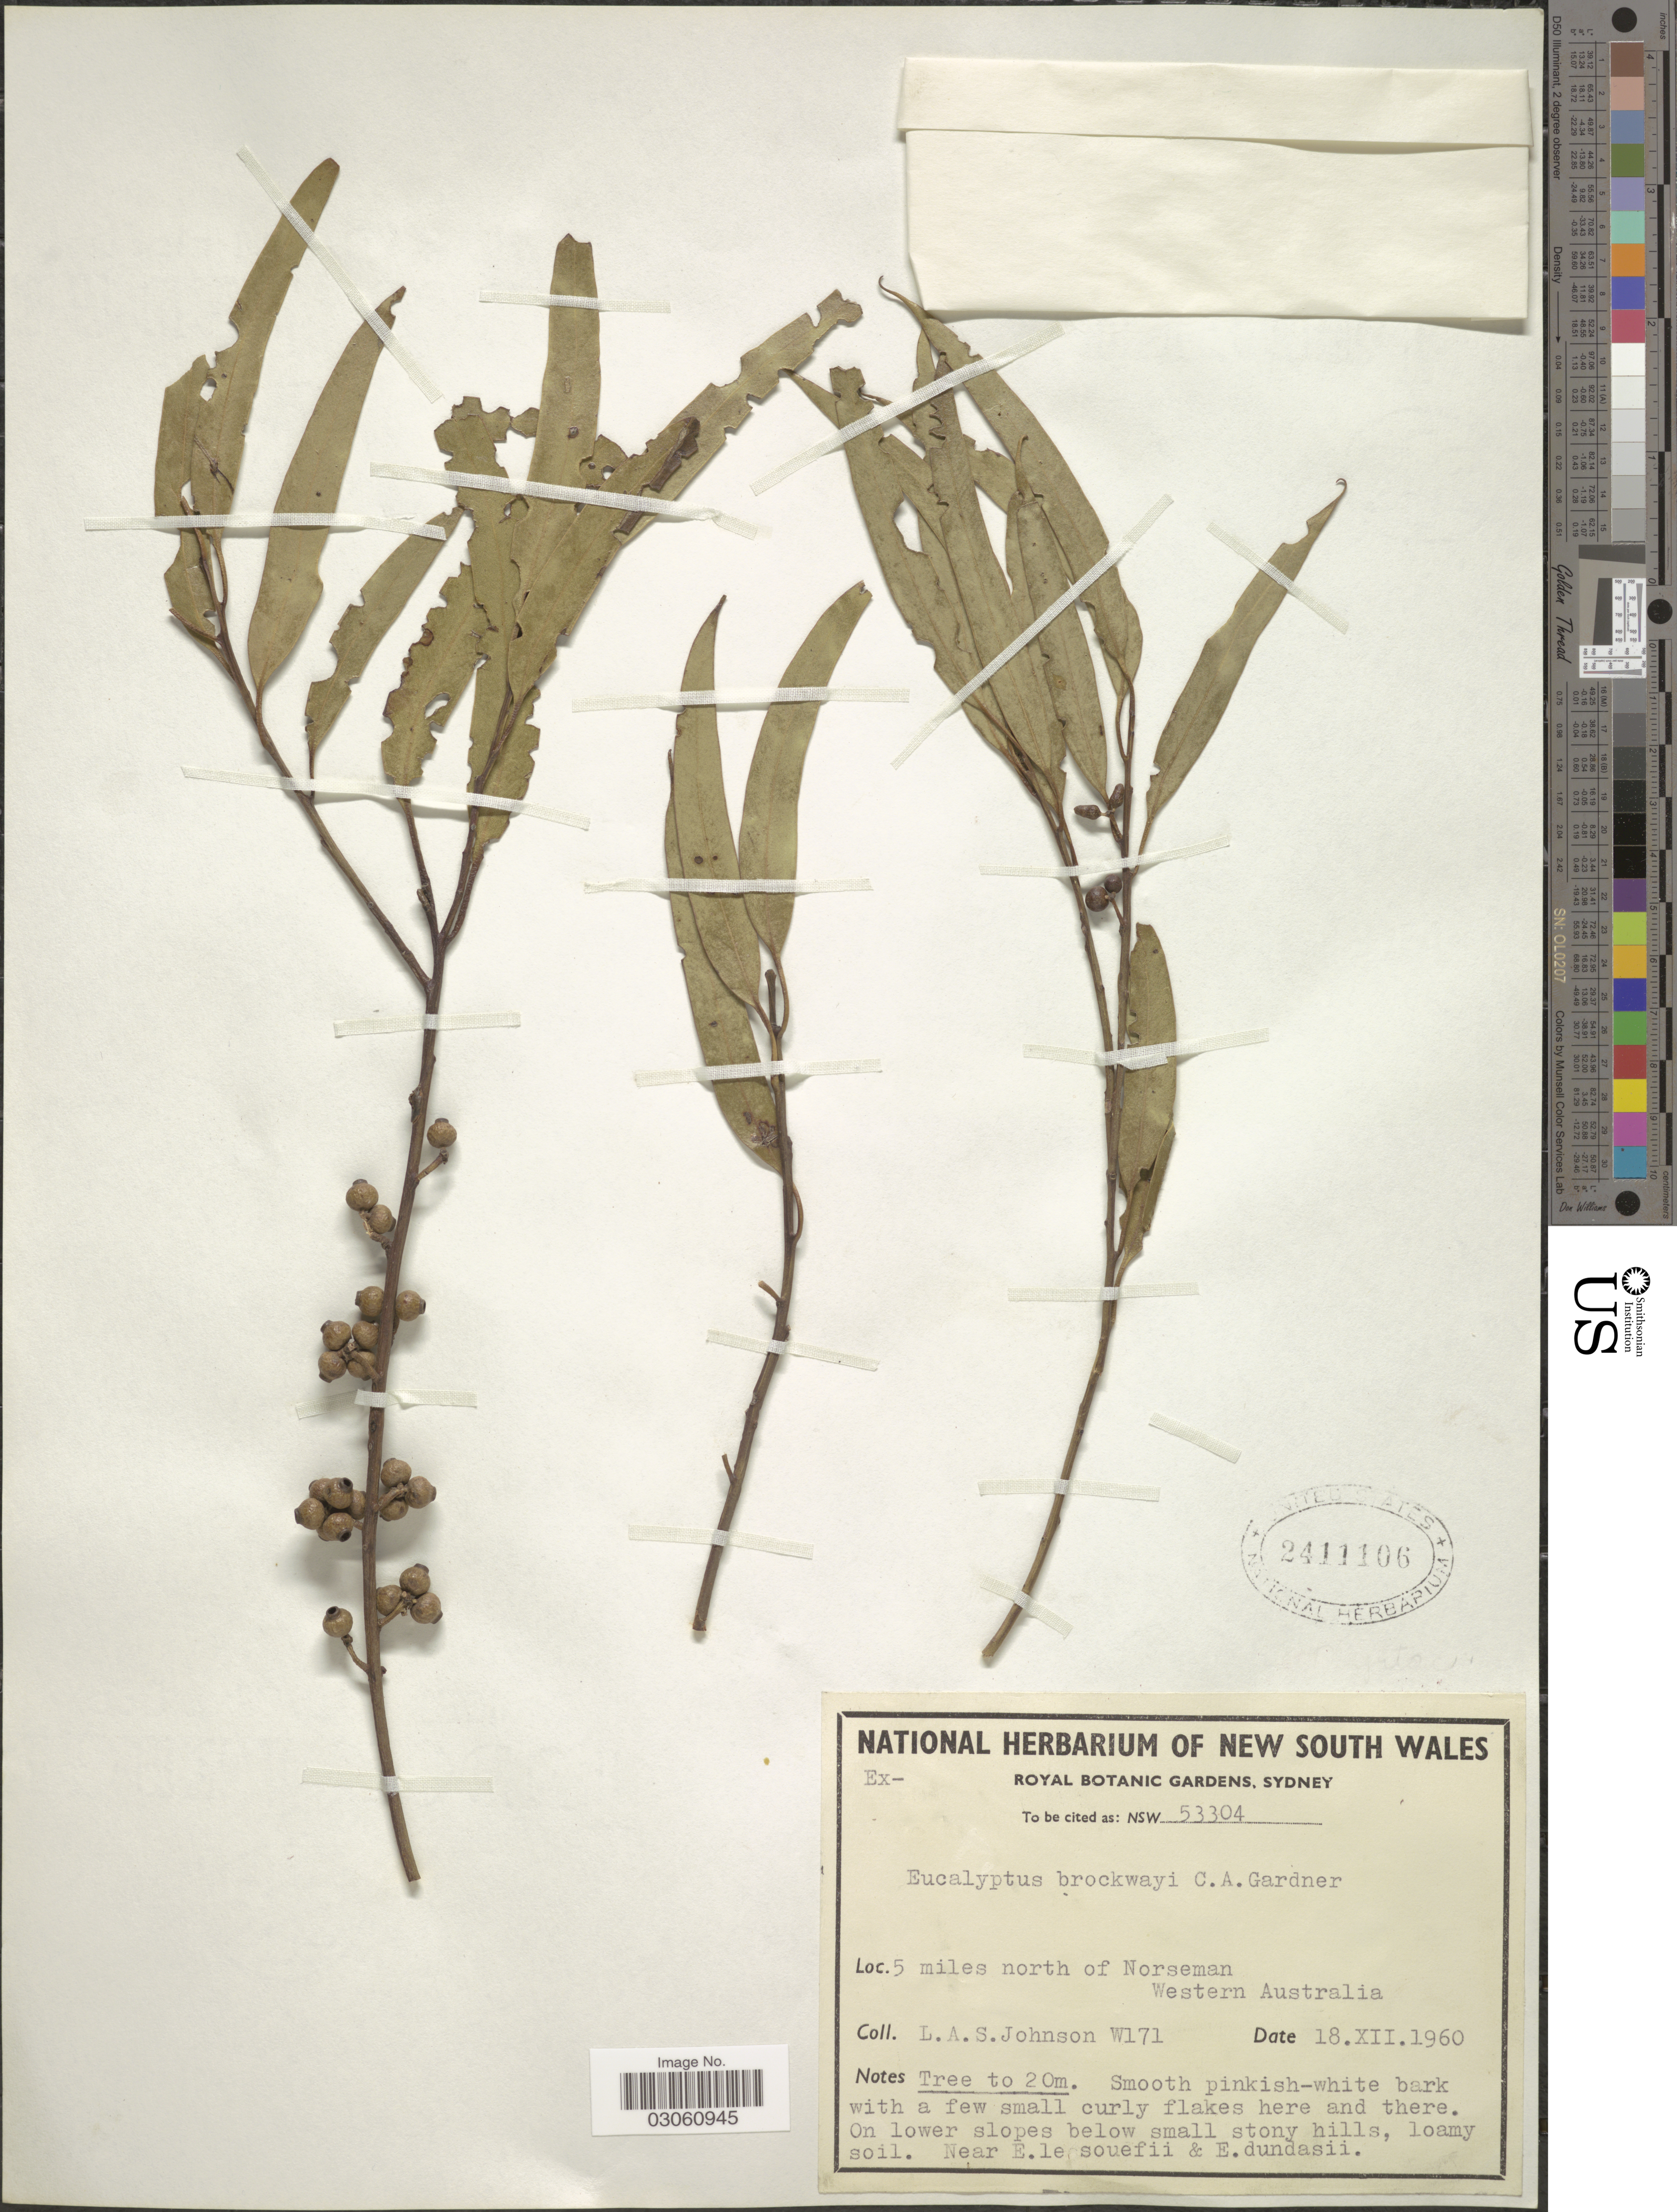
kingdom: Plantae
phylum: Tracheophyta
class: Magnoliopsida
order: Myrtales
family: Myrtaceae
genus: Eucalyptus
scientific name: Eucalyptus brockwayi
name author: C.A. Gardner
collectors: L. A. S. Johnson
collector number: W171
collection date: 1960-12-18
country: Australia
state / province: Western Australia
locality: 5 miles north of Norseman, Western Australia.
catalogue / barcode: US 2411106